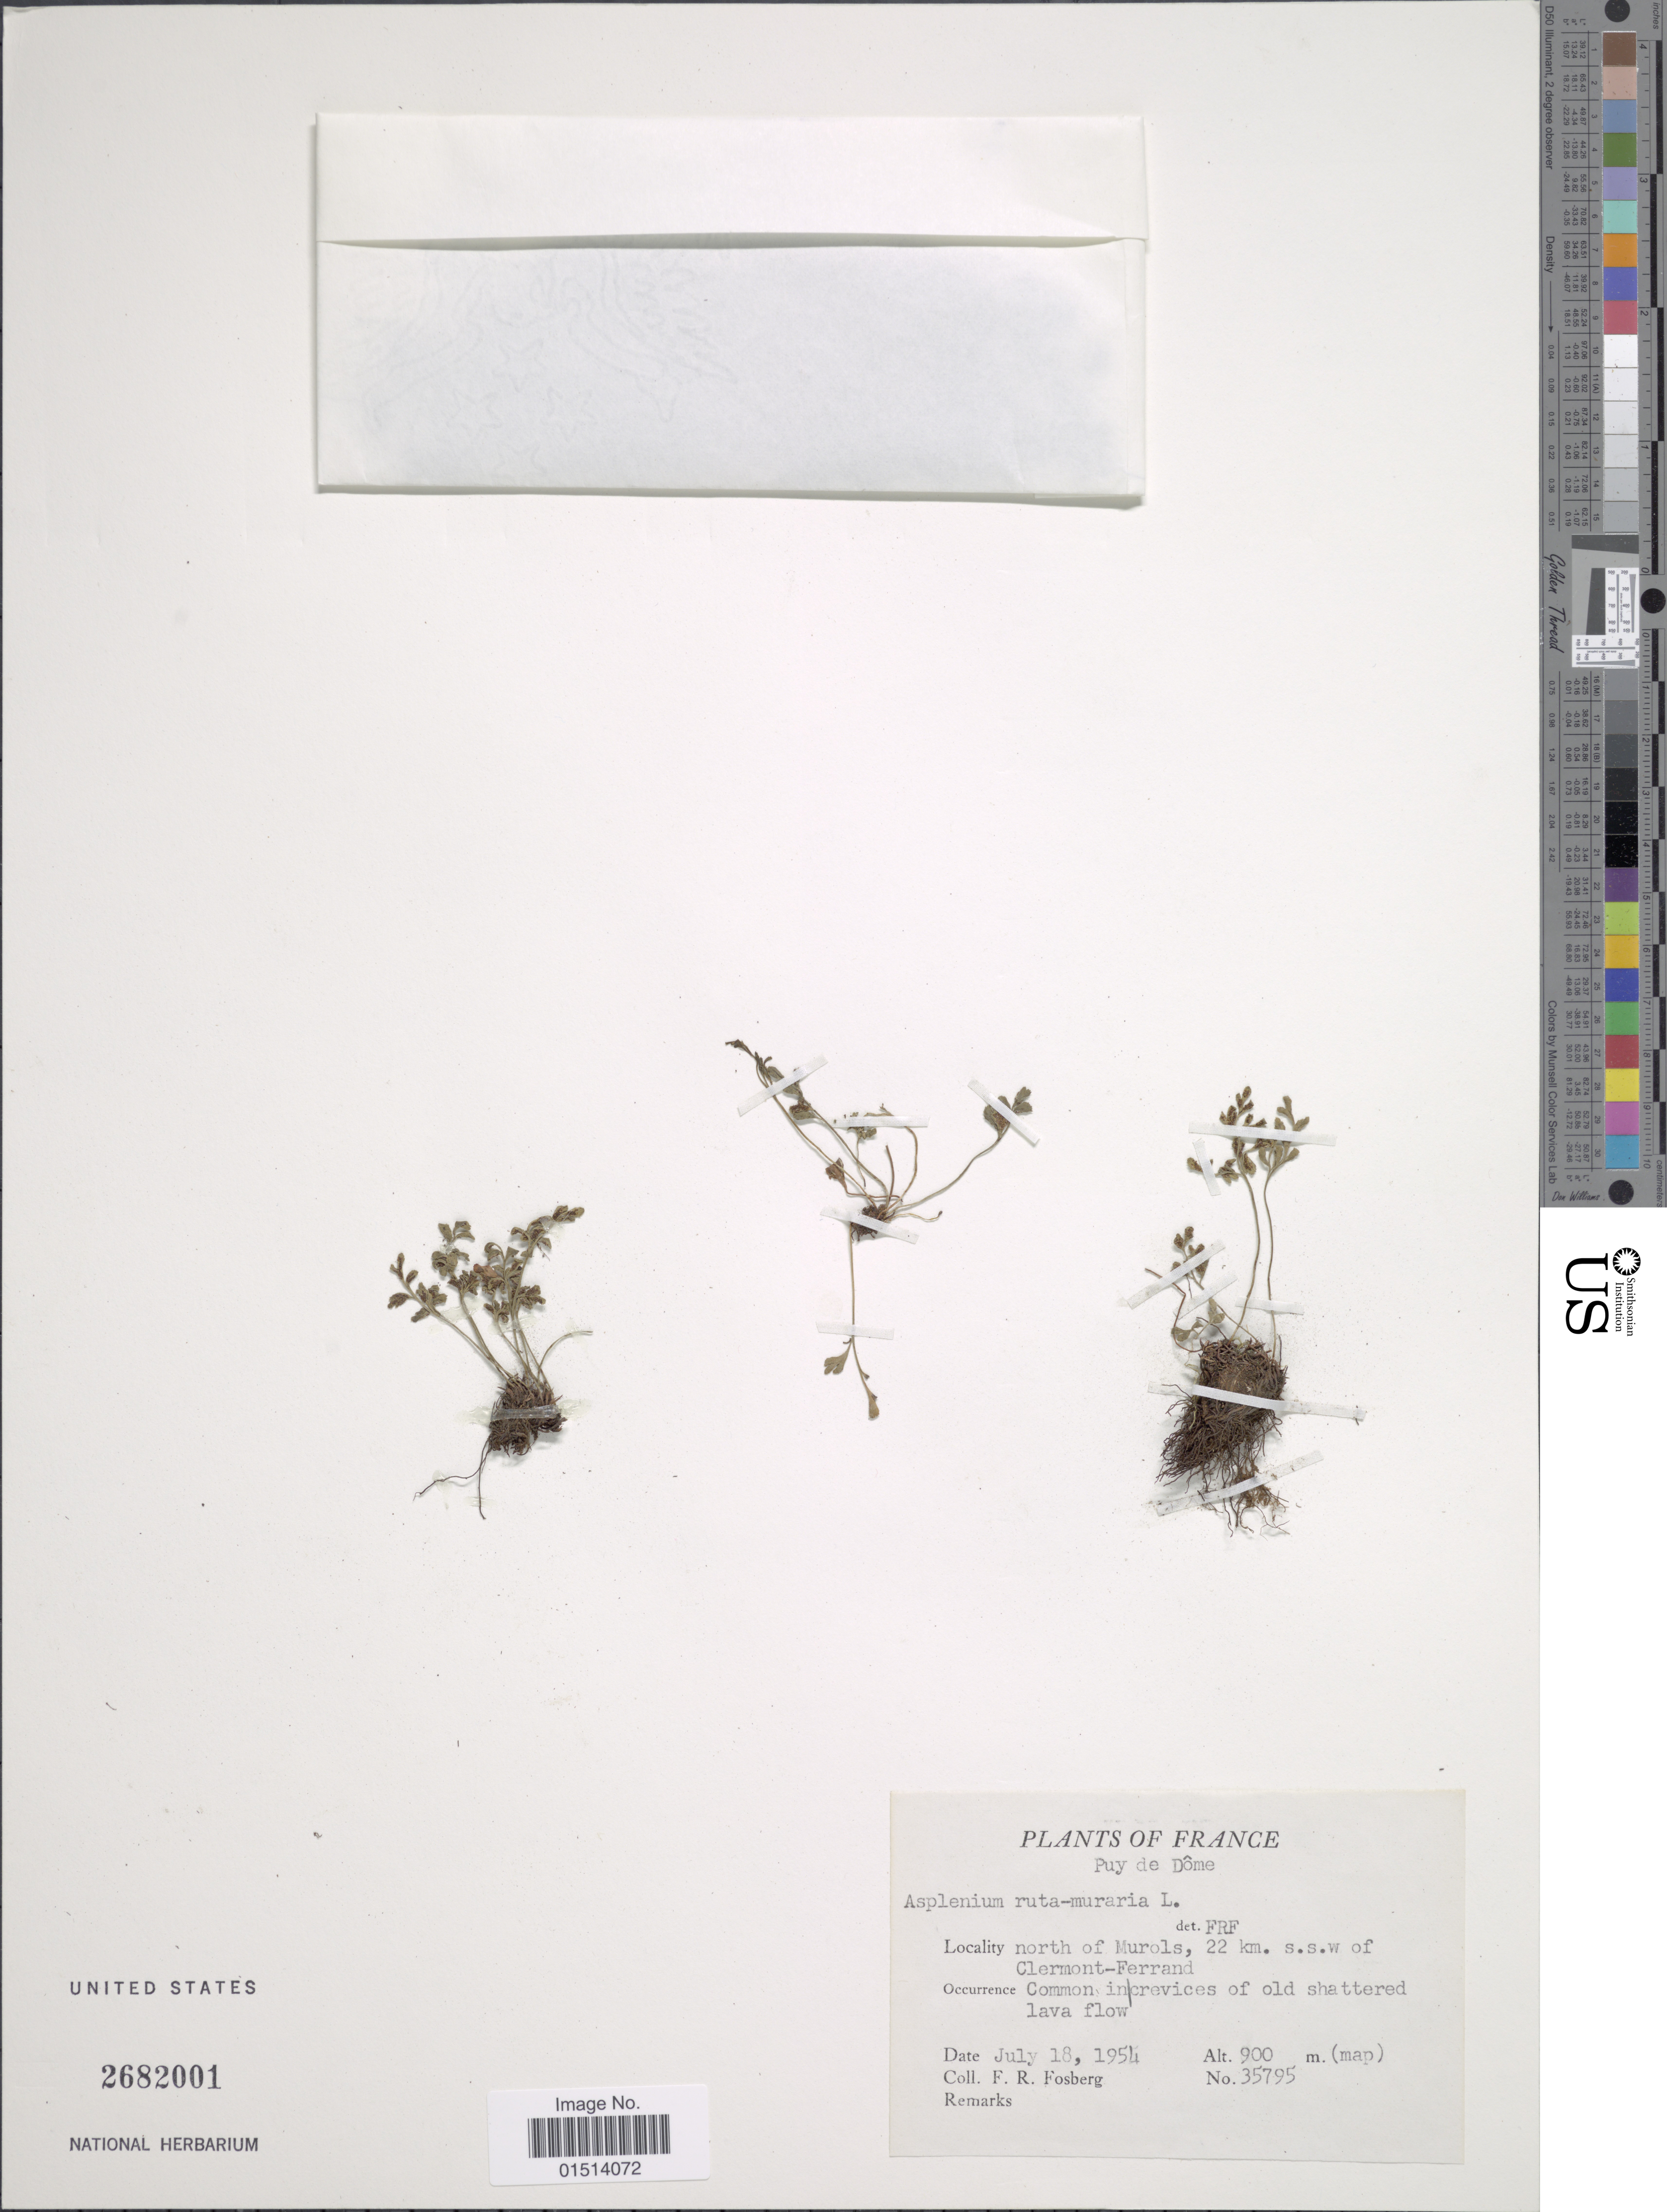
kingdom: Plantae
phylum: Tracheophyta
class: Polypodiopsida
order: Polypodiales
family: Aspleniaceae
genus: Asplenium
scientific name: Asplenium ruta-muraria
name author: L.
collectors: F. R. Fosberg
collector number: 35795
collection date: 1954-07-18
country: France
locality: Francwe, north of Murols, 22 km. s.s.w of Clermont-Ferrand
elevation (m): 900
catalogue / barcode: US 2682001